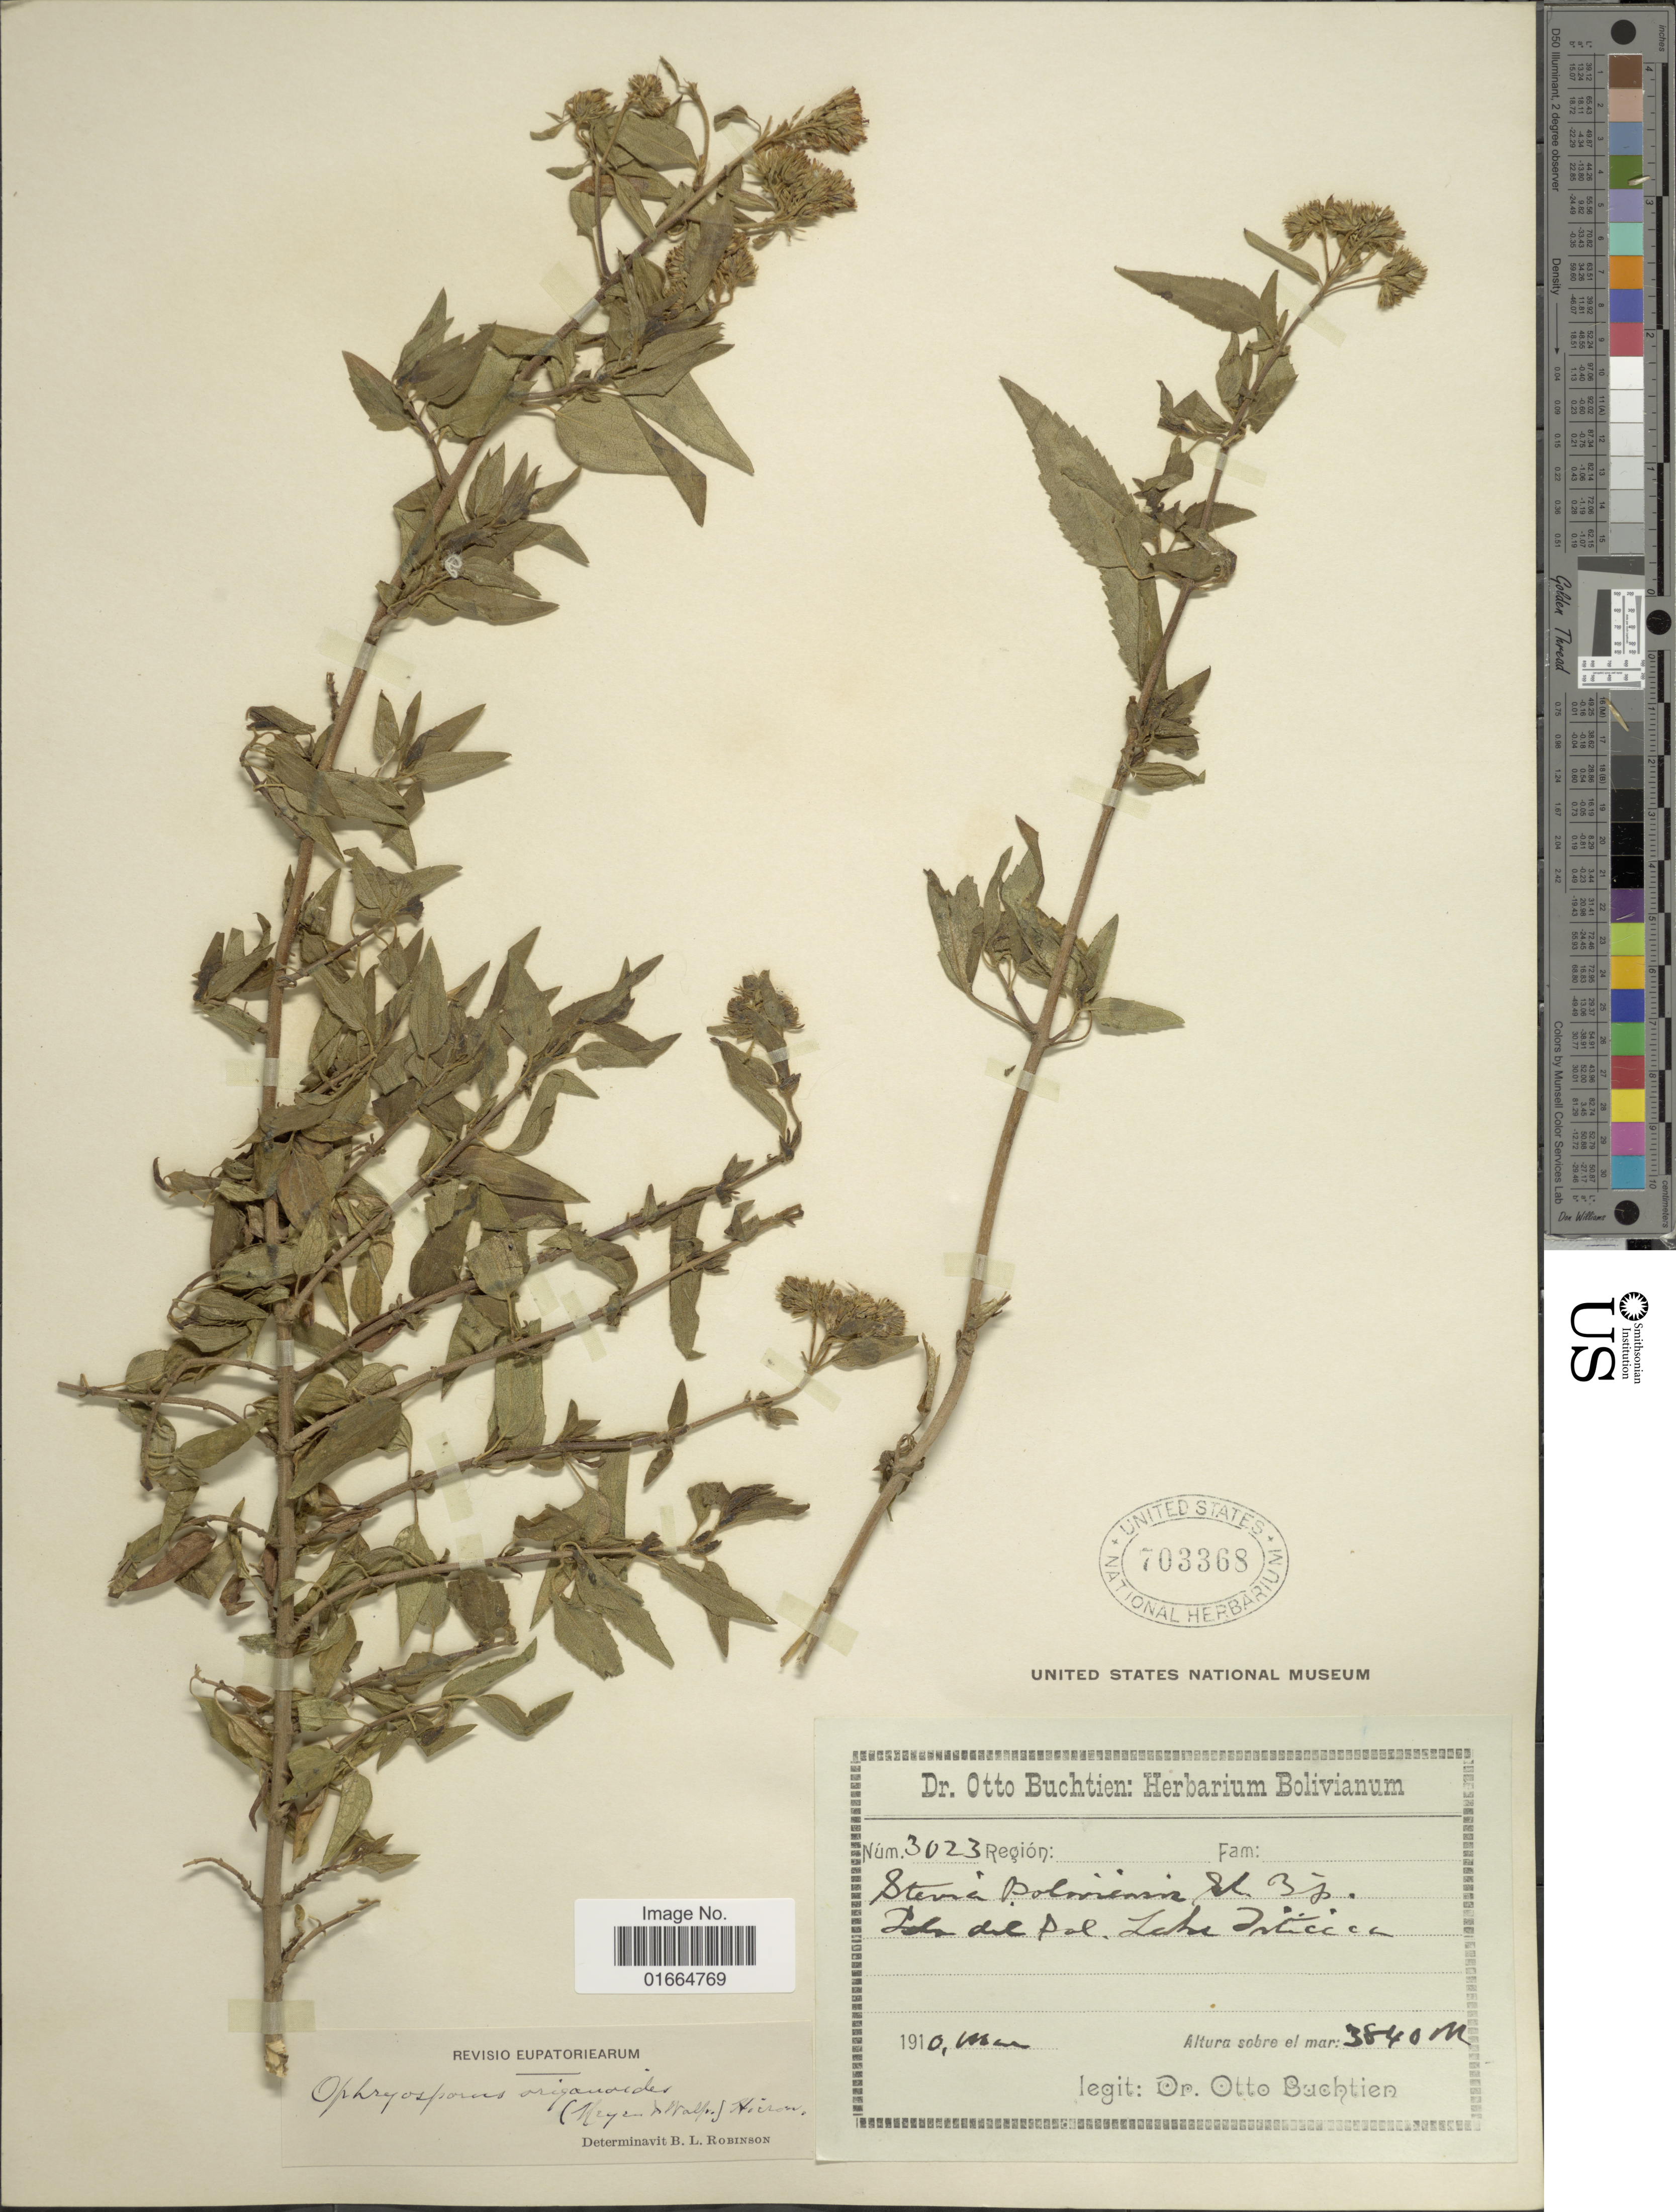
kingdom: Plantae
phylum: Tracheophyta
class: Magnoliopsida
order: Asterales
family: Asteraceae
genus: Ophryosporus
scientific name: Ophryosporus heptanthus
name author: (Sch. Bip. ex Wedd.) R.M. King & H. Rob.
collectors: O. Buchtien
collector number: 3023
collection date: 1910-03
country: Bolivia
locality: Pola del Pol. Lake Titicaca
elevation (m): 3840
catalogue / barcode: US 703368